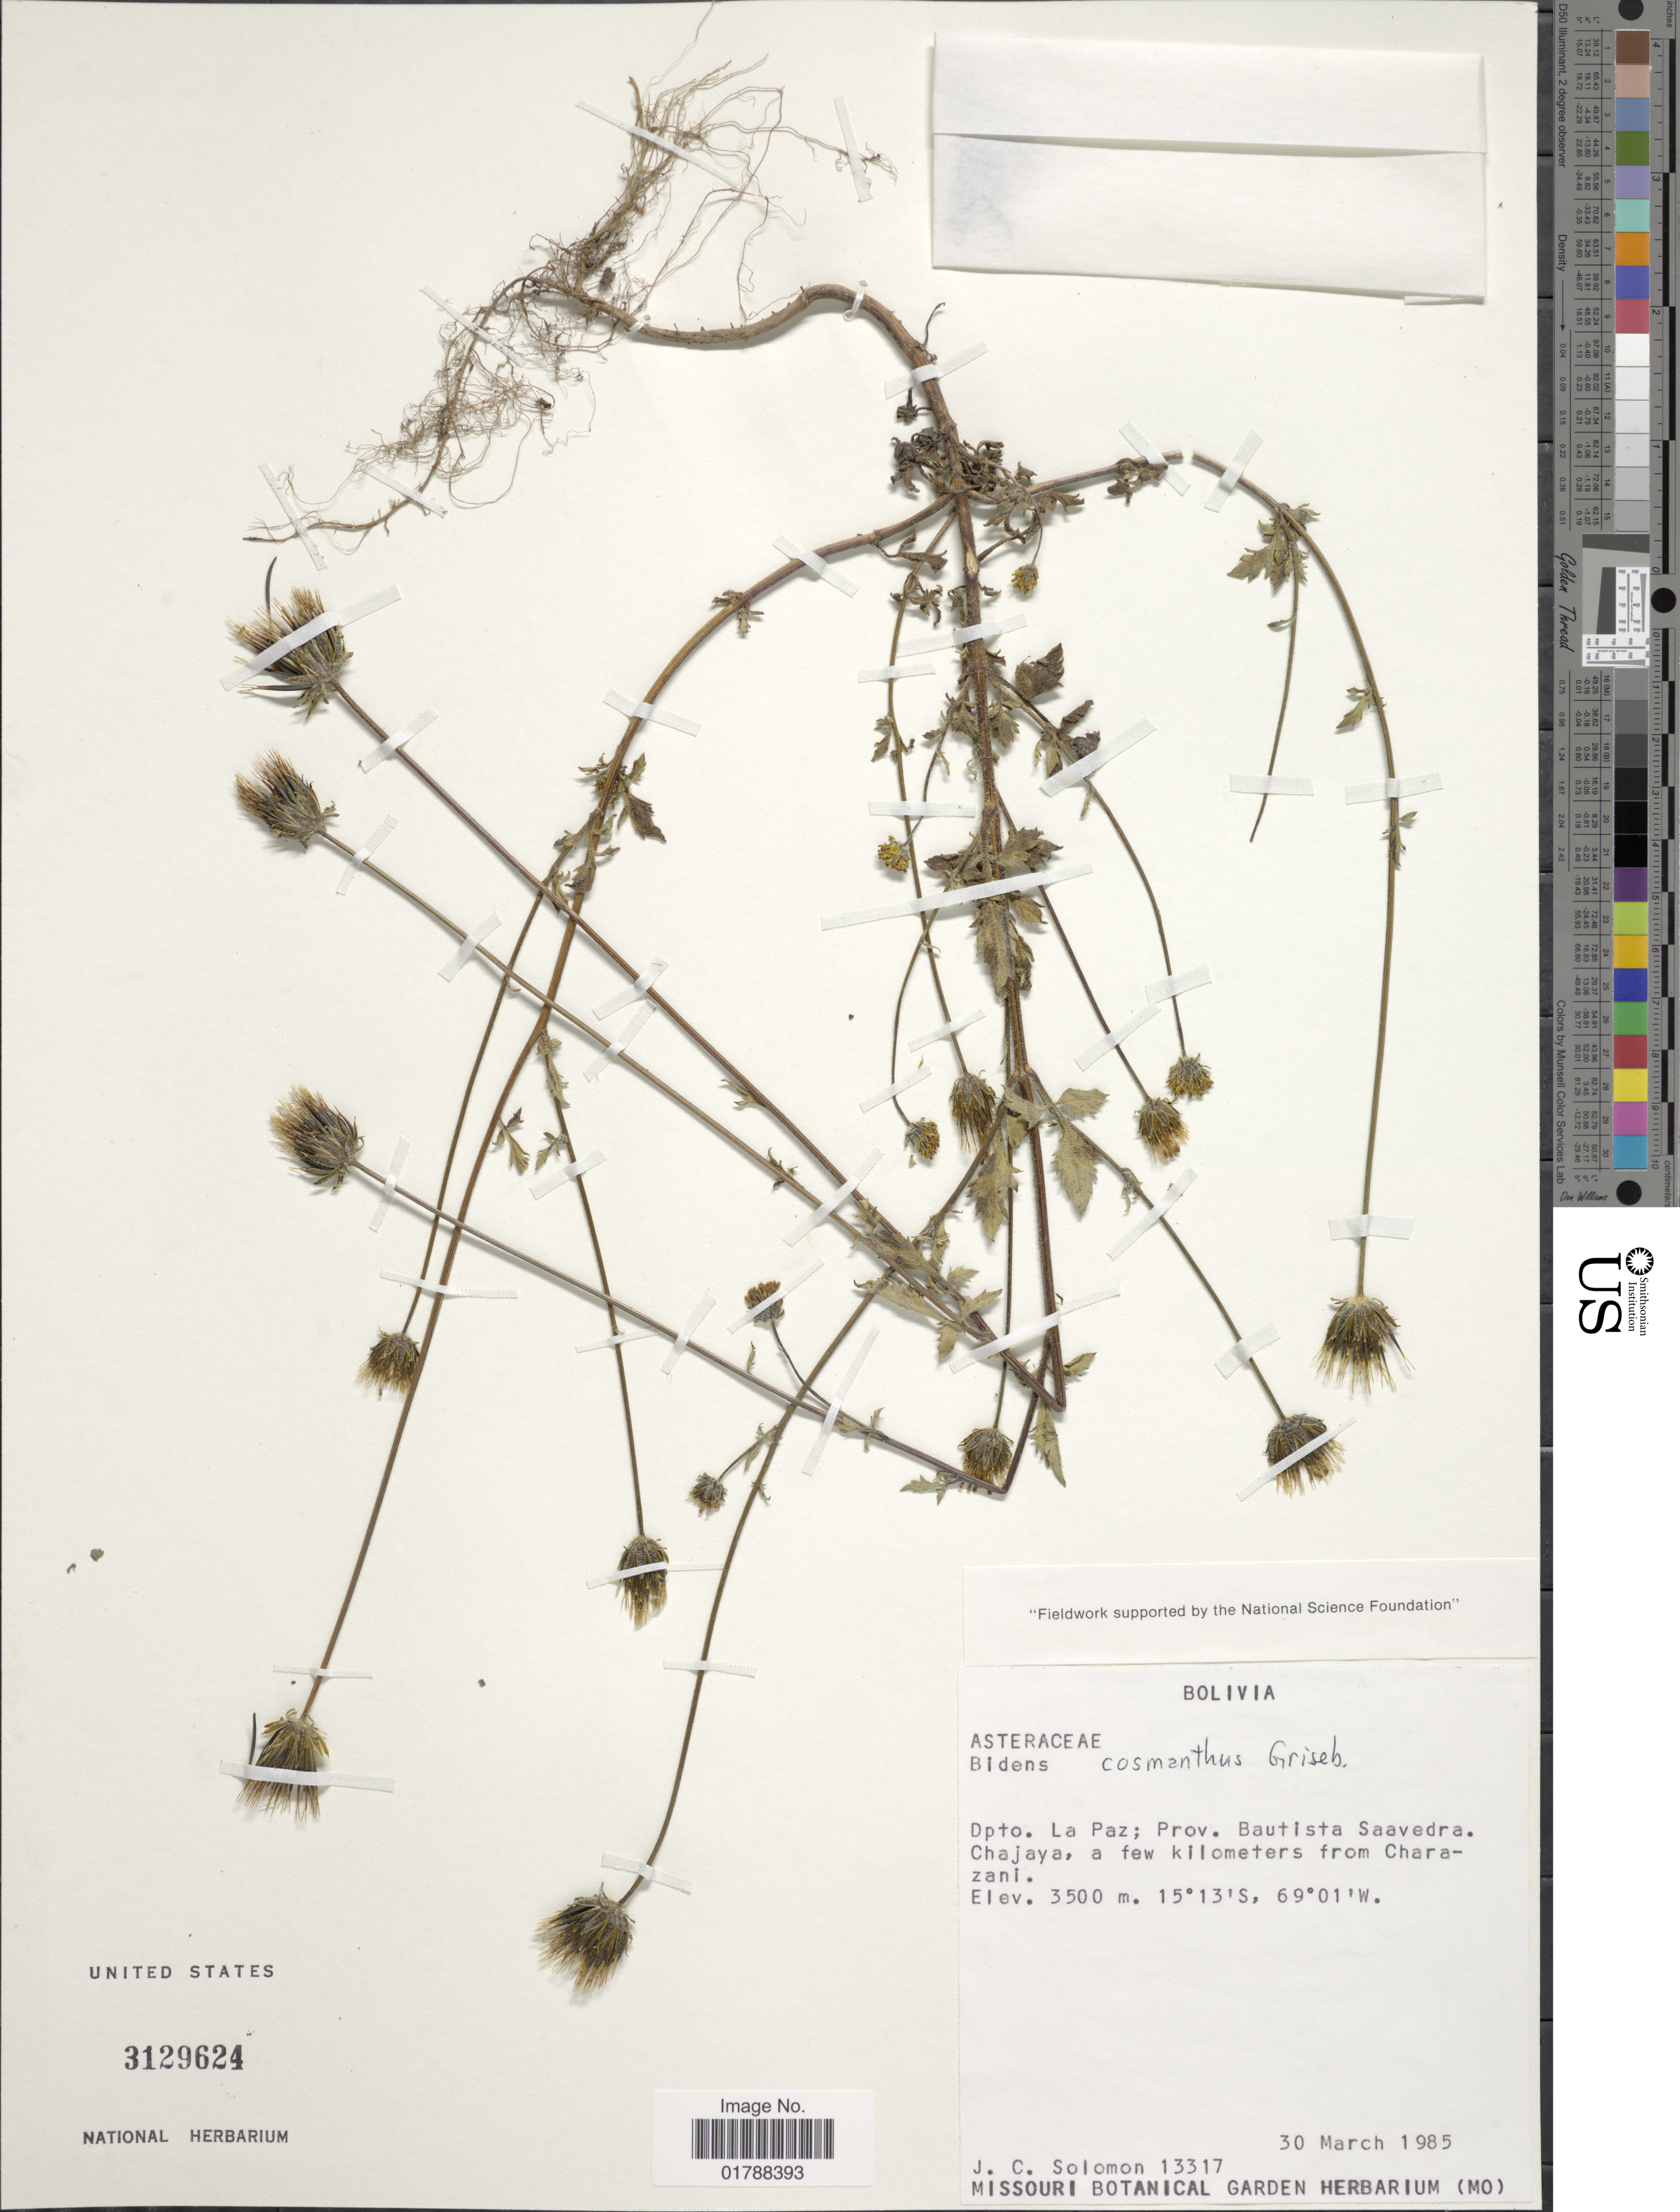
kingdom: Plantae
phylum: Tracheophyta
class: Magnoliopsida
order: Asterales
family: Asteraceae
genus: Bidens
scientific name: Bidens cosmantha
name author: Griseb.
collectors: J. C. Solomon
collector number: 13317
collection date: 1985-03-30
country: Bolivia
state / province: La Paz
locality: Prov. Bautista Saavedra. Chajaya, a few kilometers from Charazani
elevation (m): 3500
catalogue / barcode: US 3129624